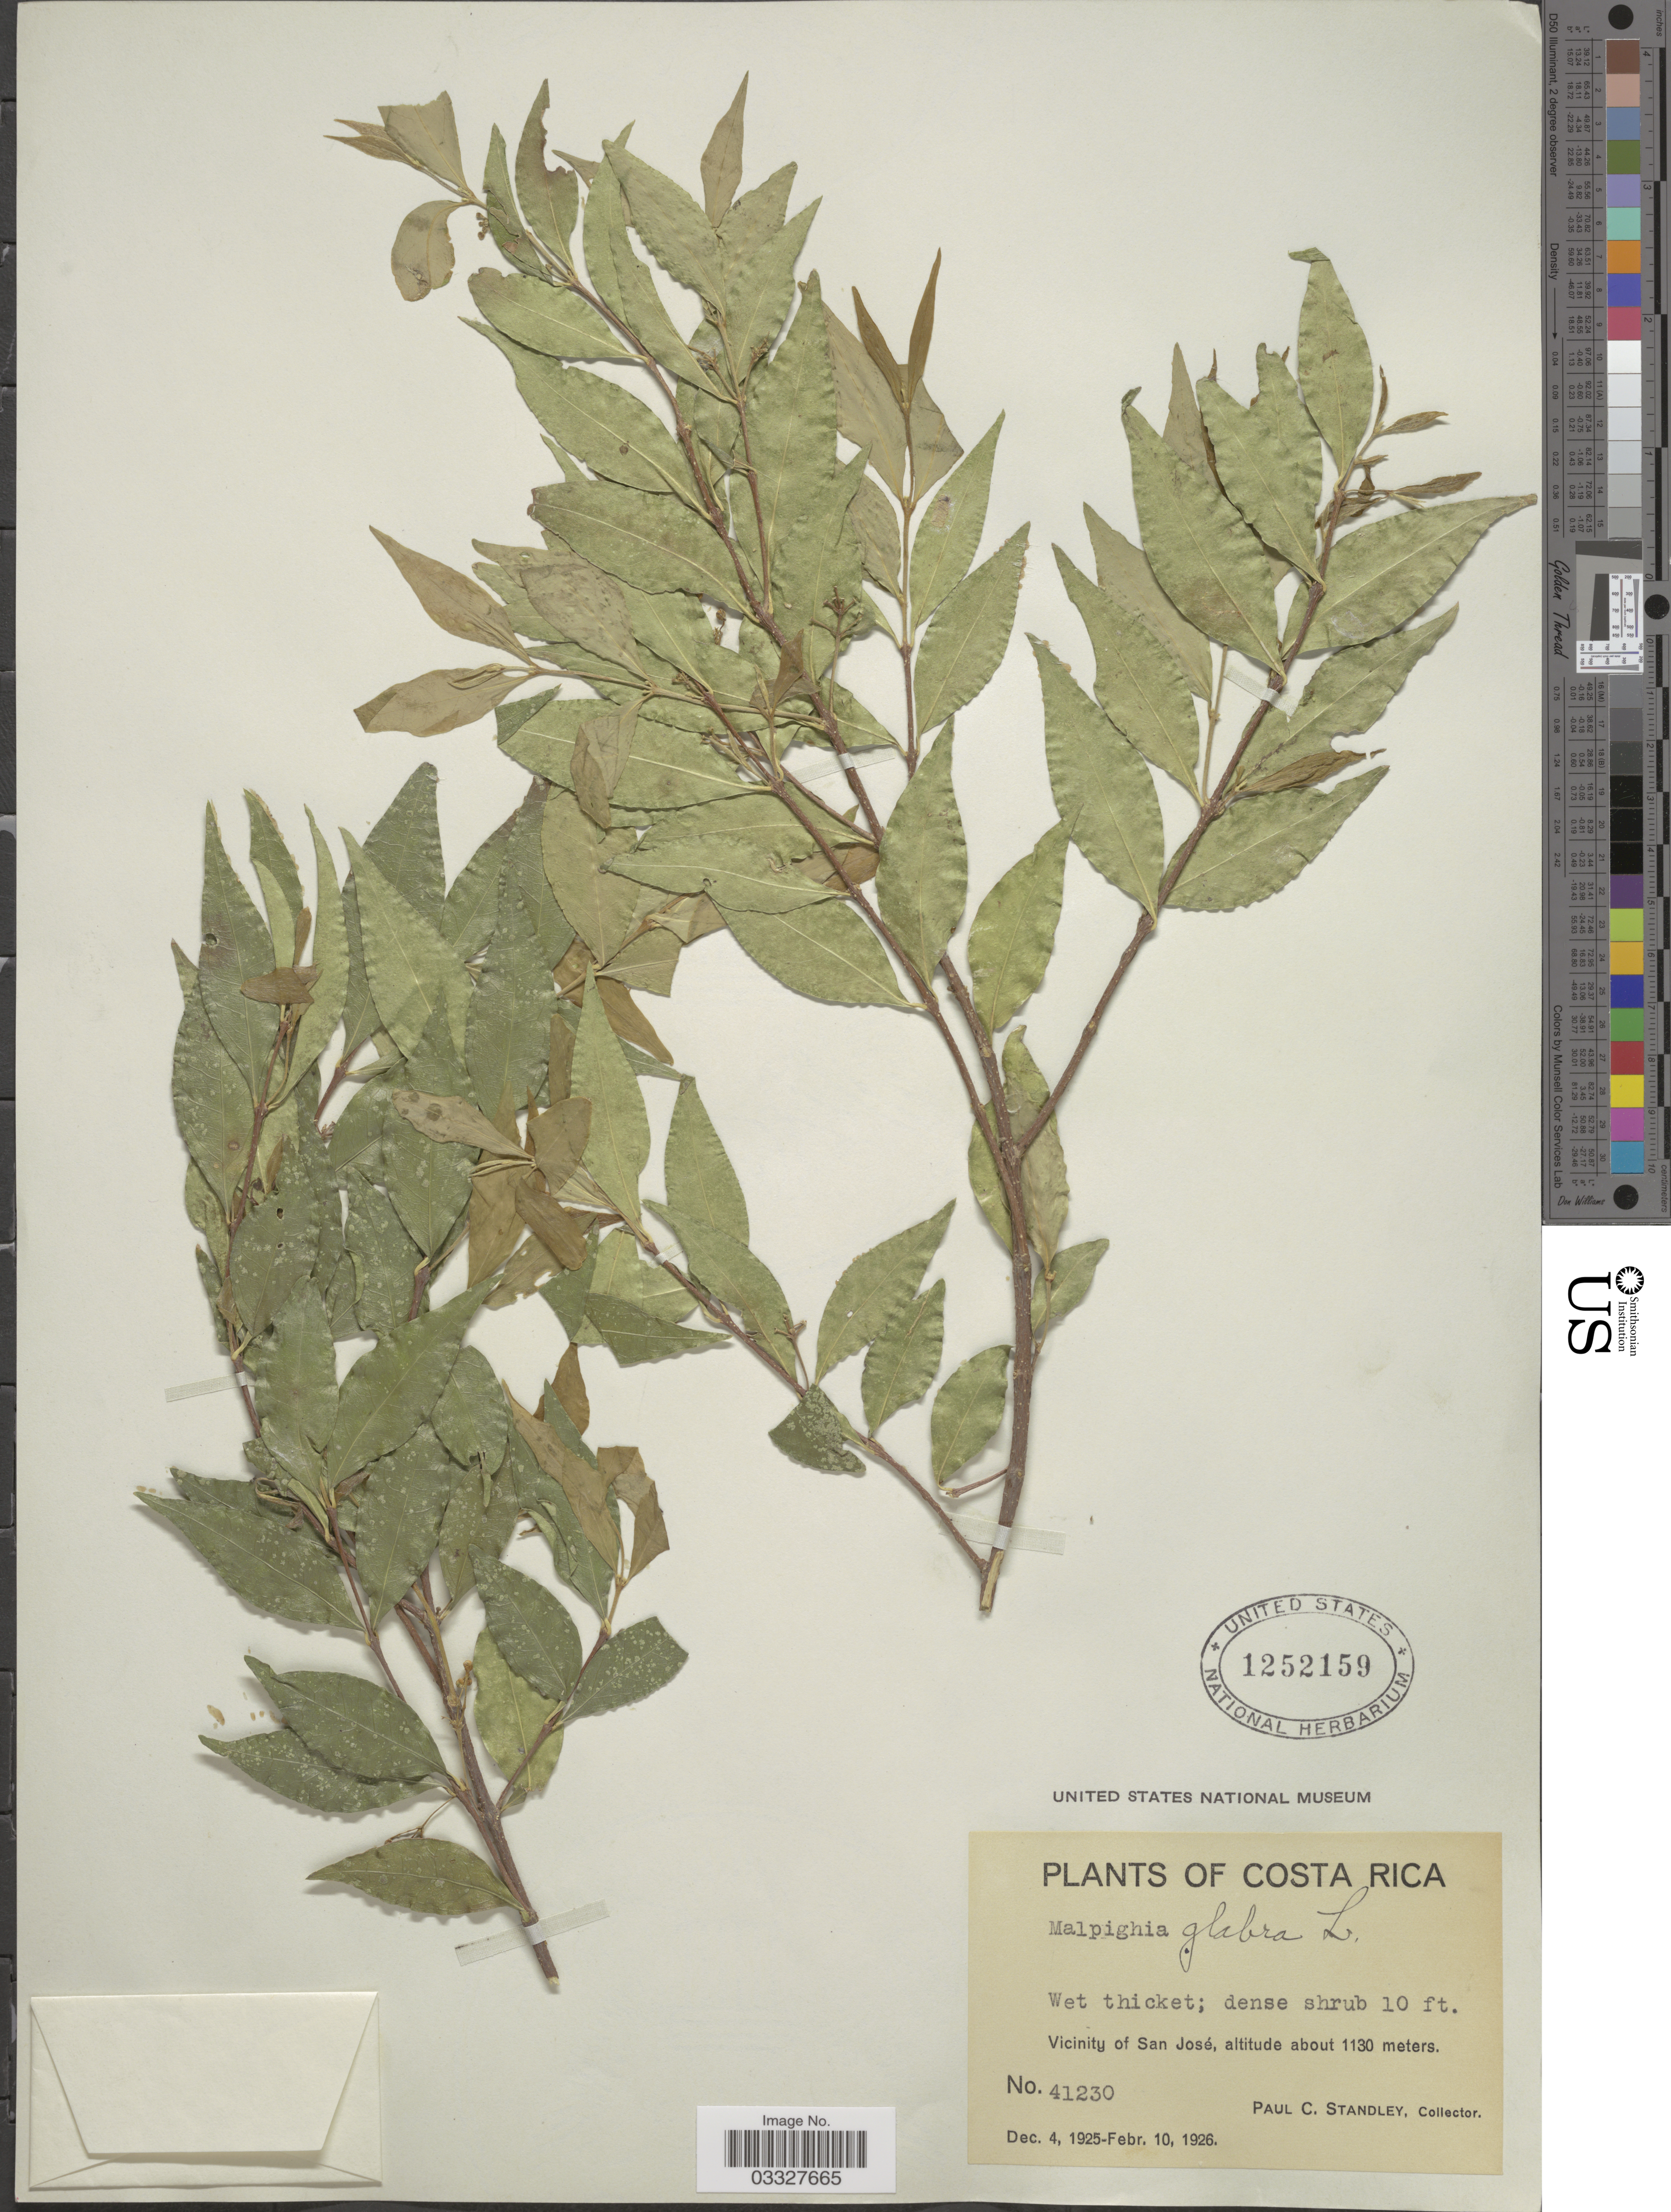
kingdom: Plantae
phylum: Tracheophyta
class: Magnoliopsida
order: Malpighiales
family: Malpighiaceae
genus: Malpighia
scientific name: Malpighia glabra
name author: L.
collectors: P. C. Standley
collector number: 41230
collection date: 1925-12-04/1926-02-10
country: Costa Rica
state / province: San José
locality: Vicinity of San José.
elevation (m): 1130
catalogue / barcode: US 1252159